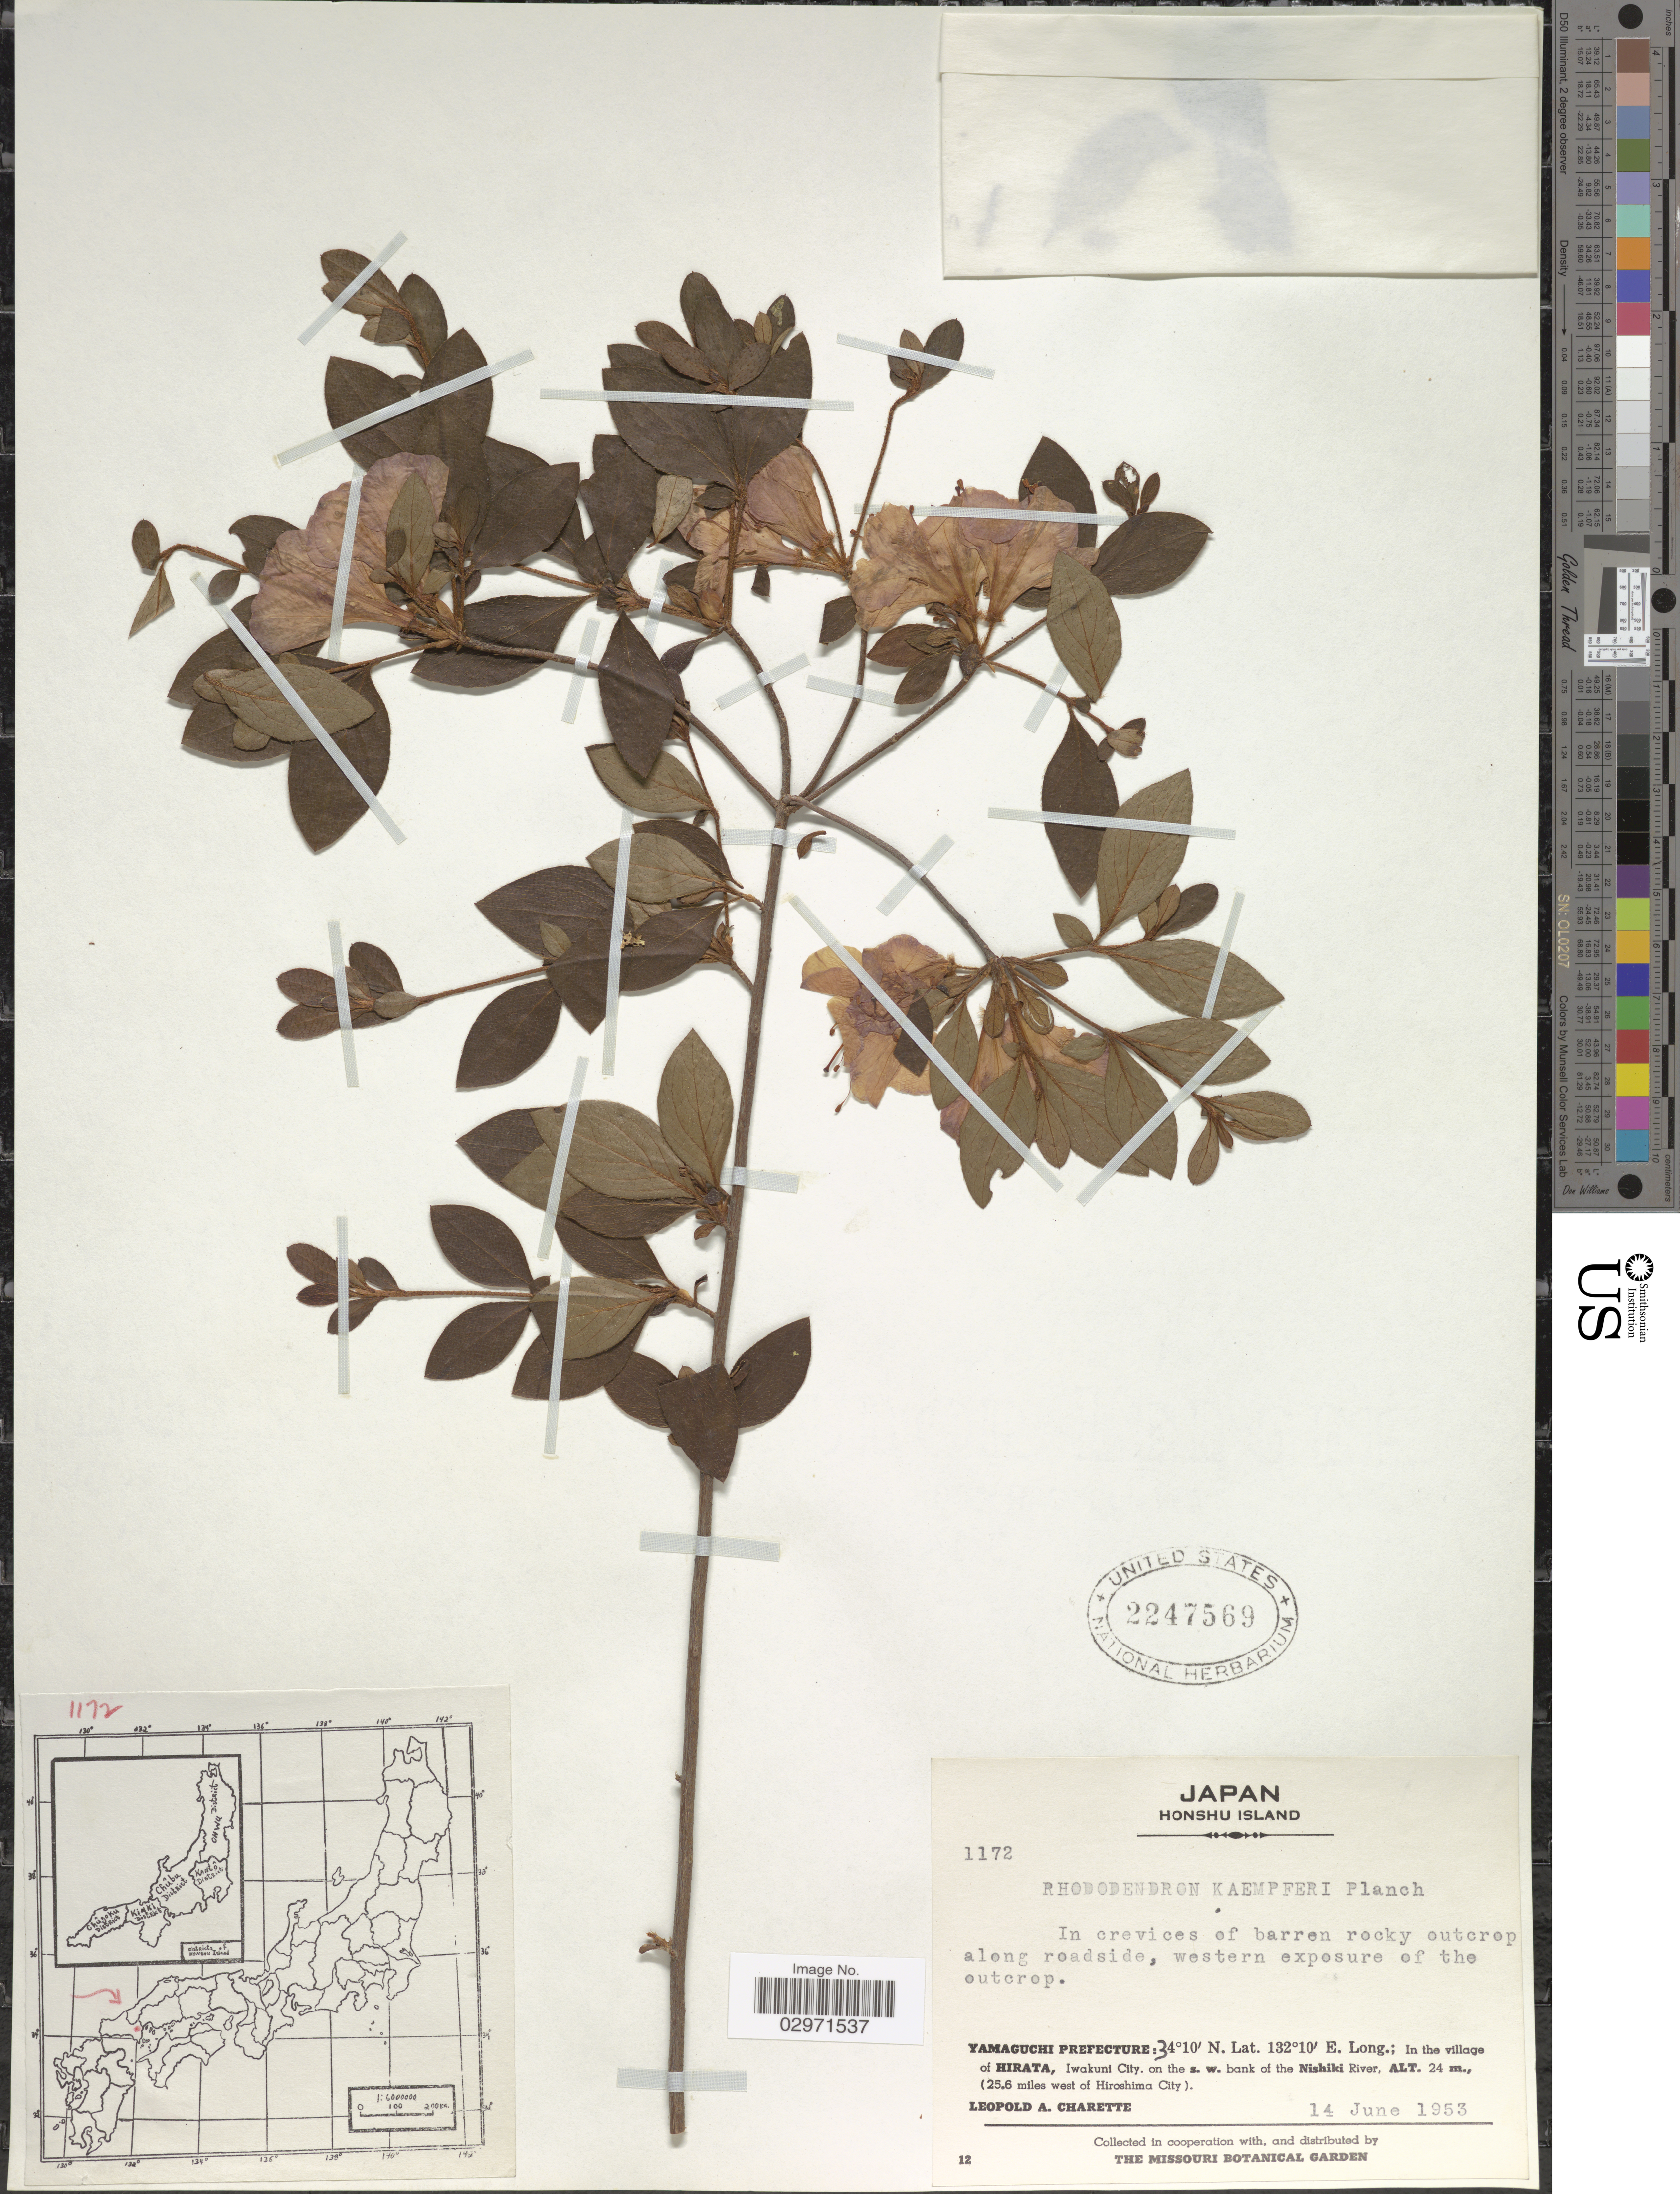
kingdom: Plantae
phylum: Tracheophyta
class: Magnoliopsida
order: Ericales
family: Ericaceae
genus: Rhododendron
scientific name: Rhododendron kaempferi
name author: Planch.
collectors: L. A. Charette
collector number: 1172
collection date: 1953-06-14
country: Japan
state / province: Yamaguti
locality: Honshu Island. Yamaguchi Prefecture. In the village of Hirata, Iwakuni City. on the s. w. bank of the Nishiki River (25.6 miles west of Hiroshima City).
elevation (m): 24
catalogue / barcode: US 2247569